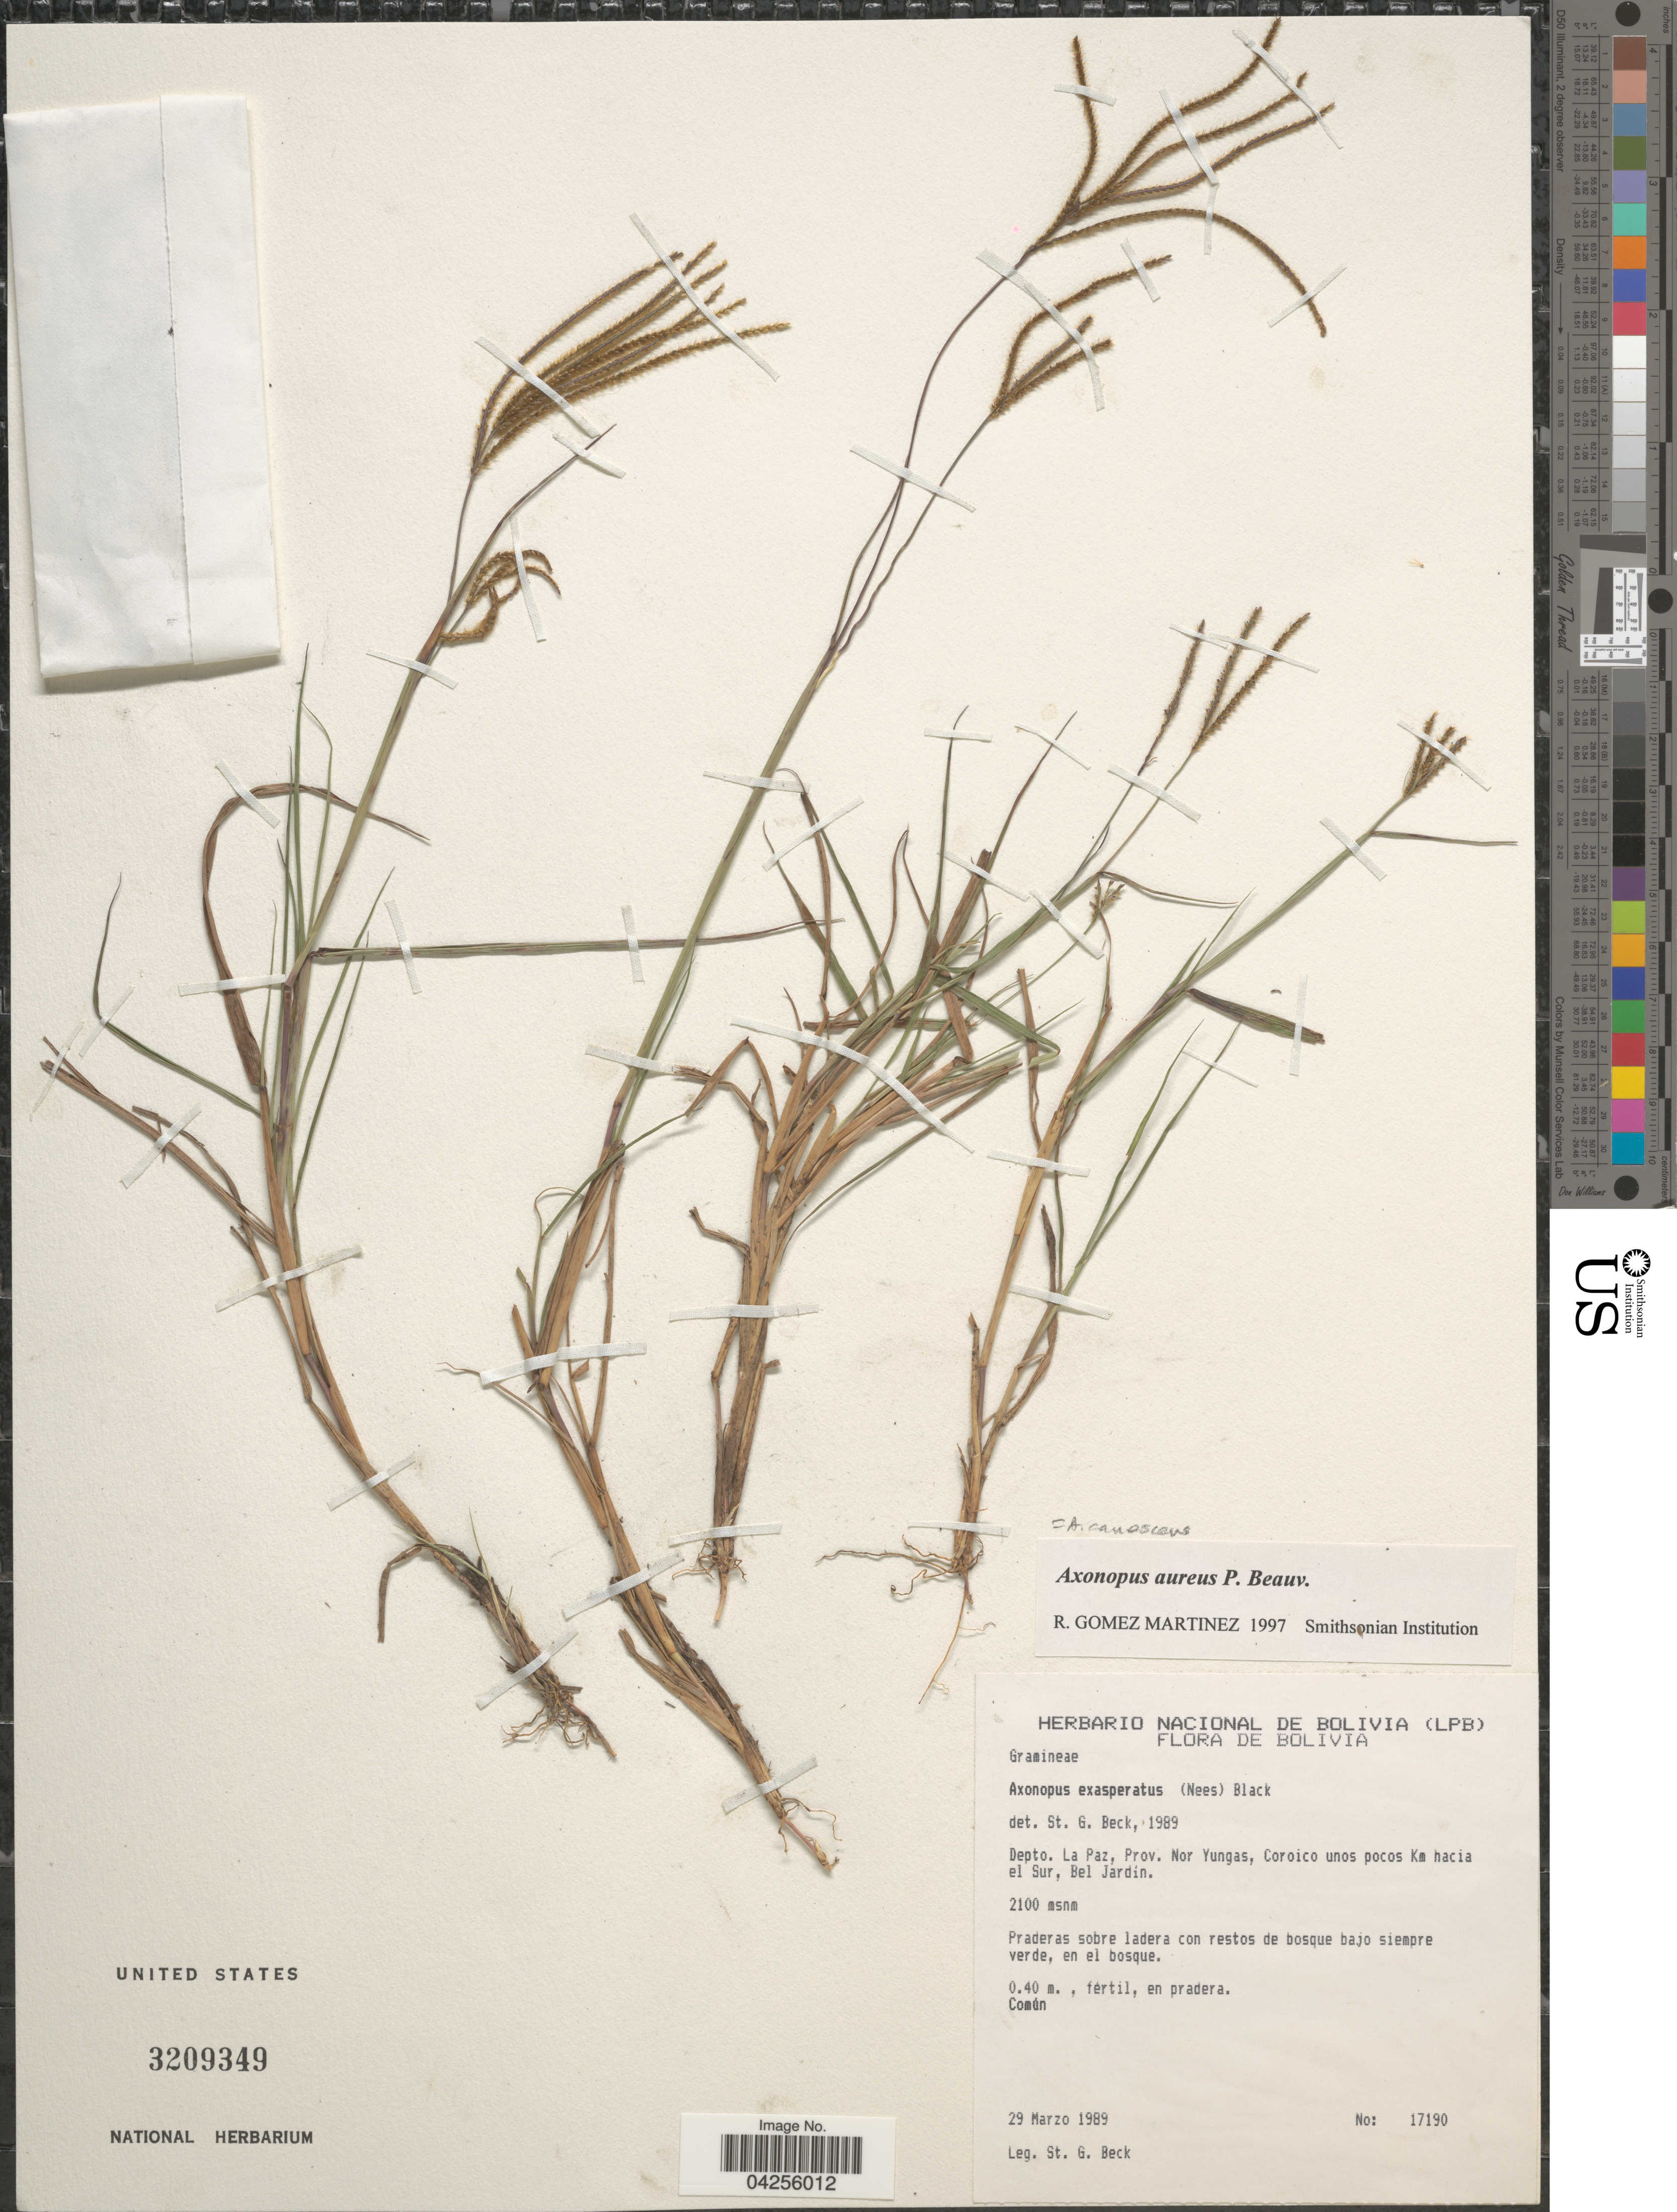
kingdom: Plantae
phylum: Tracheophyta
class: Liliopsida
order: Poales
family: Poaceae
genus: Axonopus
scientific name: Axonopus canescens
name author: (Nees ex Trin.) Pilg.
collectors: S. G. Beck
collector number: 17190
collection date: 1989-03-29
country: Bolivia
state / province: La Paz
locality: Depto. La Paz, Prov. Nor Yungas, Coroico unos pocos Km hacia el Sur, Bel Jardín.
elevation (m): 2100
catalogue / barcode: US 3209349